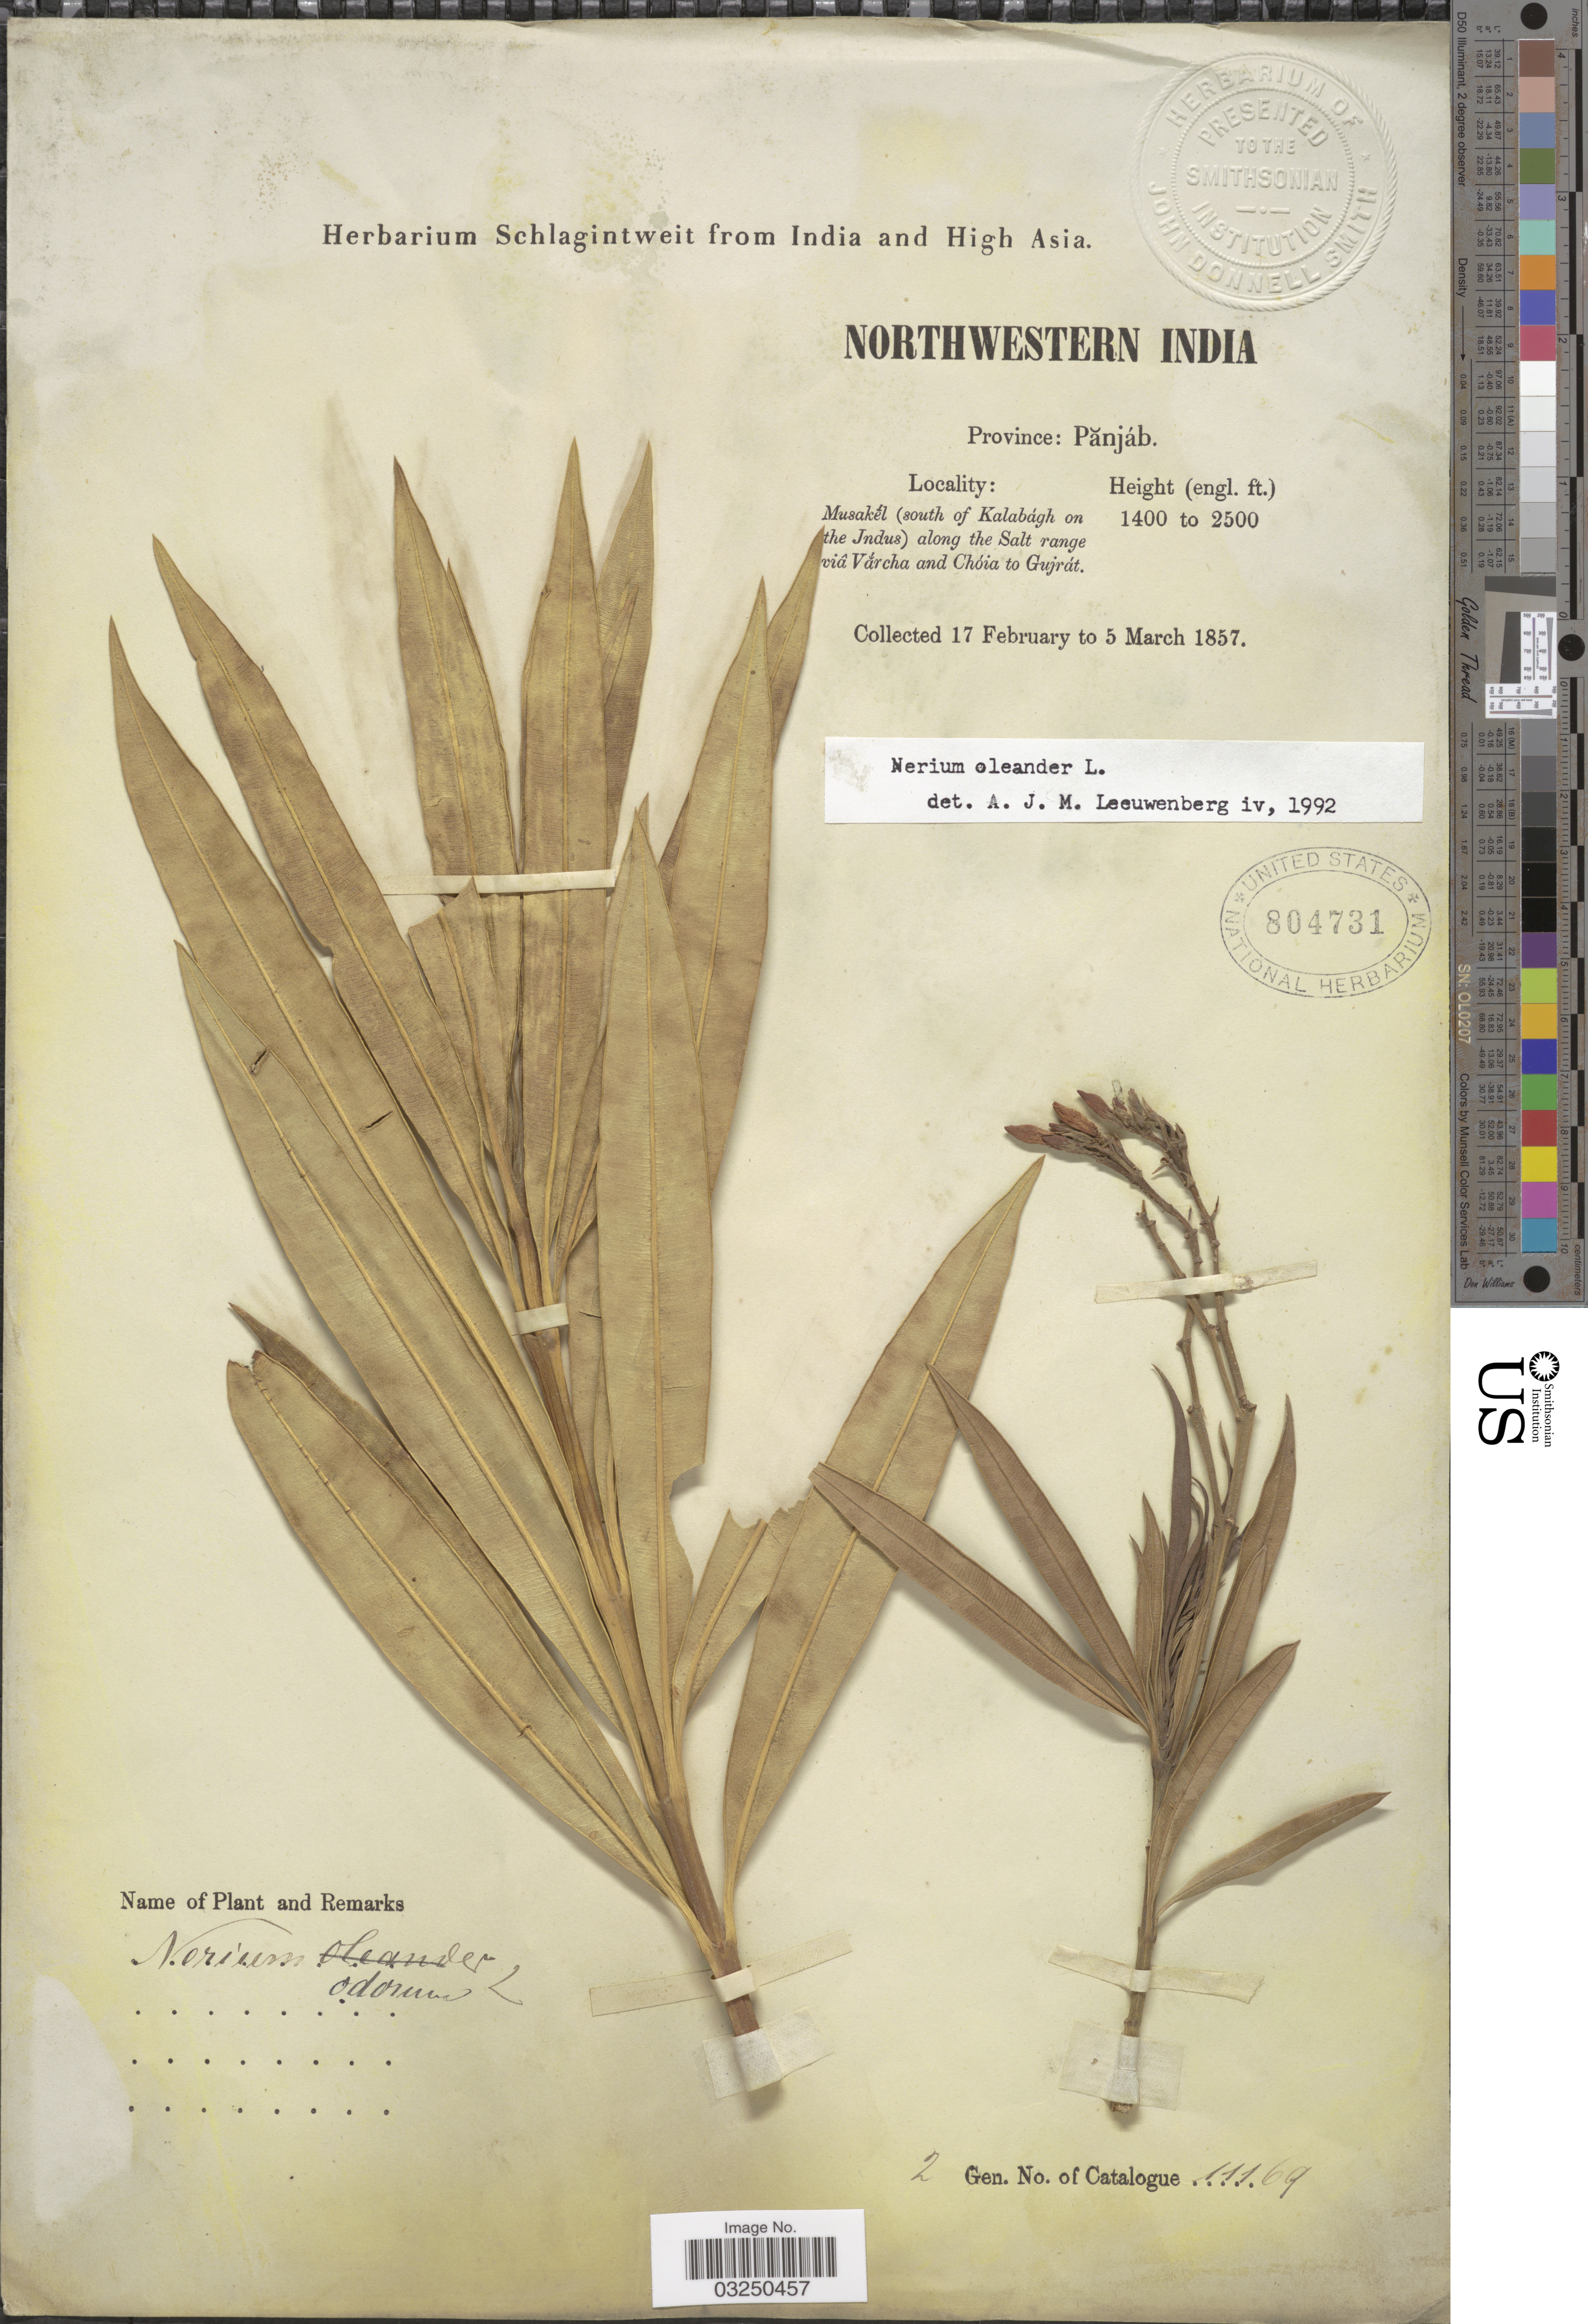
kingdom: Plantae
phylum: Tracheophyta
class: Magnoliopsida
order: Gentianales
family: Apocynaceae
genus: Nerium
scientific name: Nerium oleander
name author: L.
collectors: ex herb. Schlagintweit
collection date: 1857-02-17/1857-03-05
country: Pakistan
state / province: Punjab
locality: Northwestern India. Province: Pănjáb. Musakél (south of Kalabágh on the Indus) along the Salt range viâ Vărcha and Chóia to Gujrát.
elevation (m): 427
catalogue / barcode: US 804731